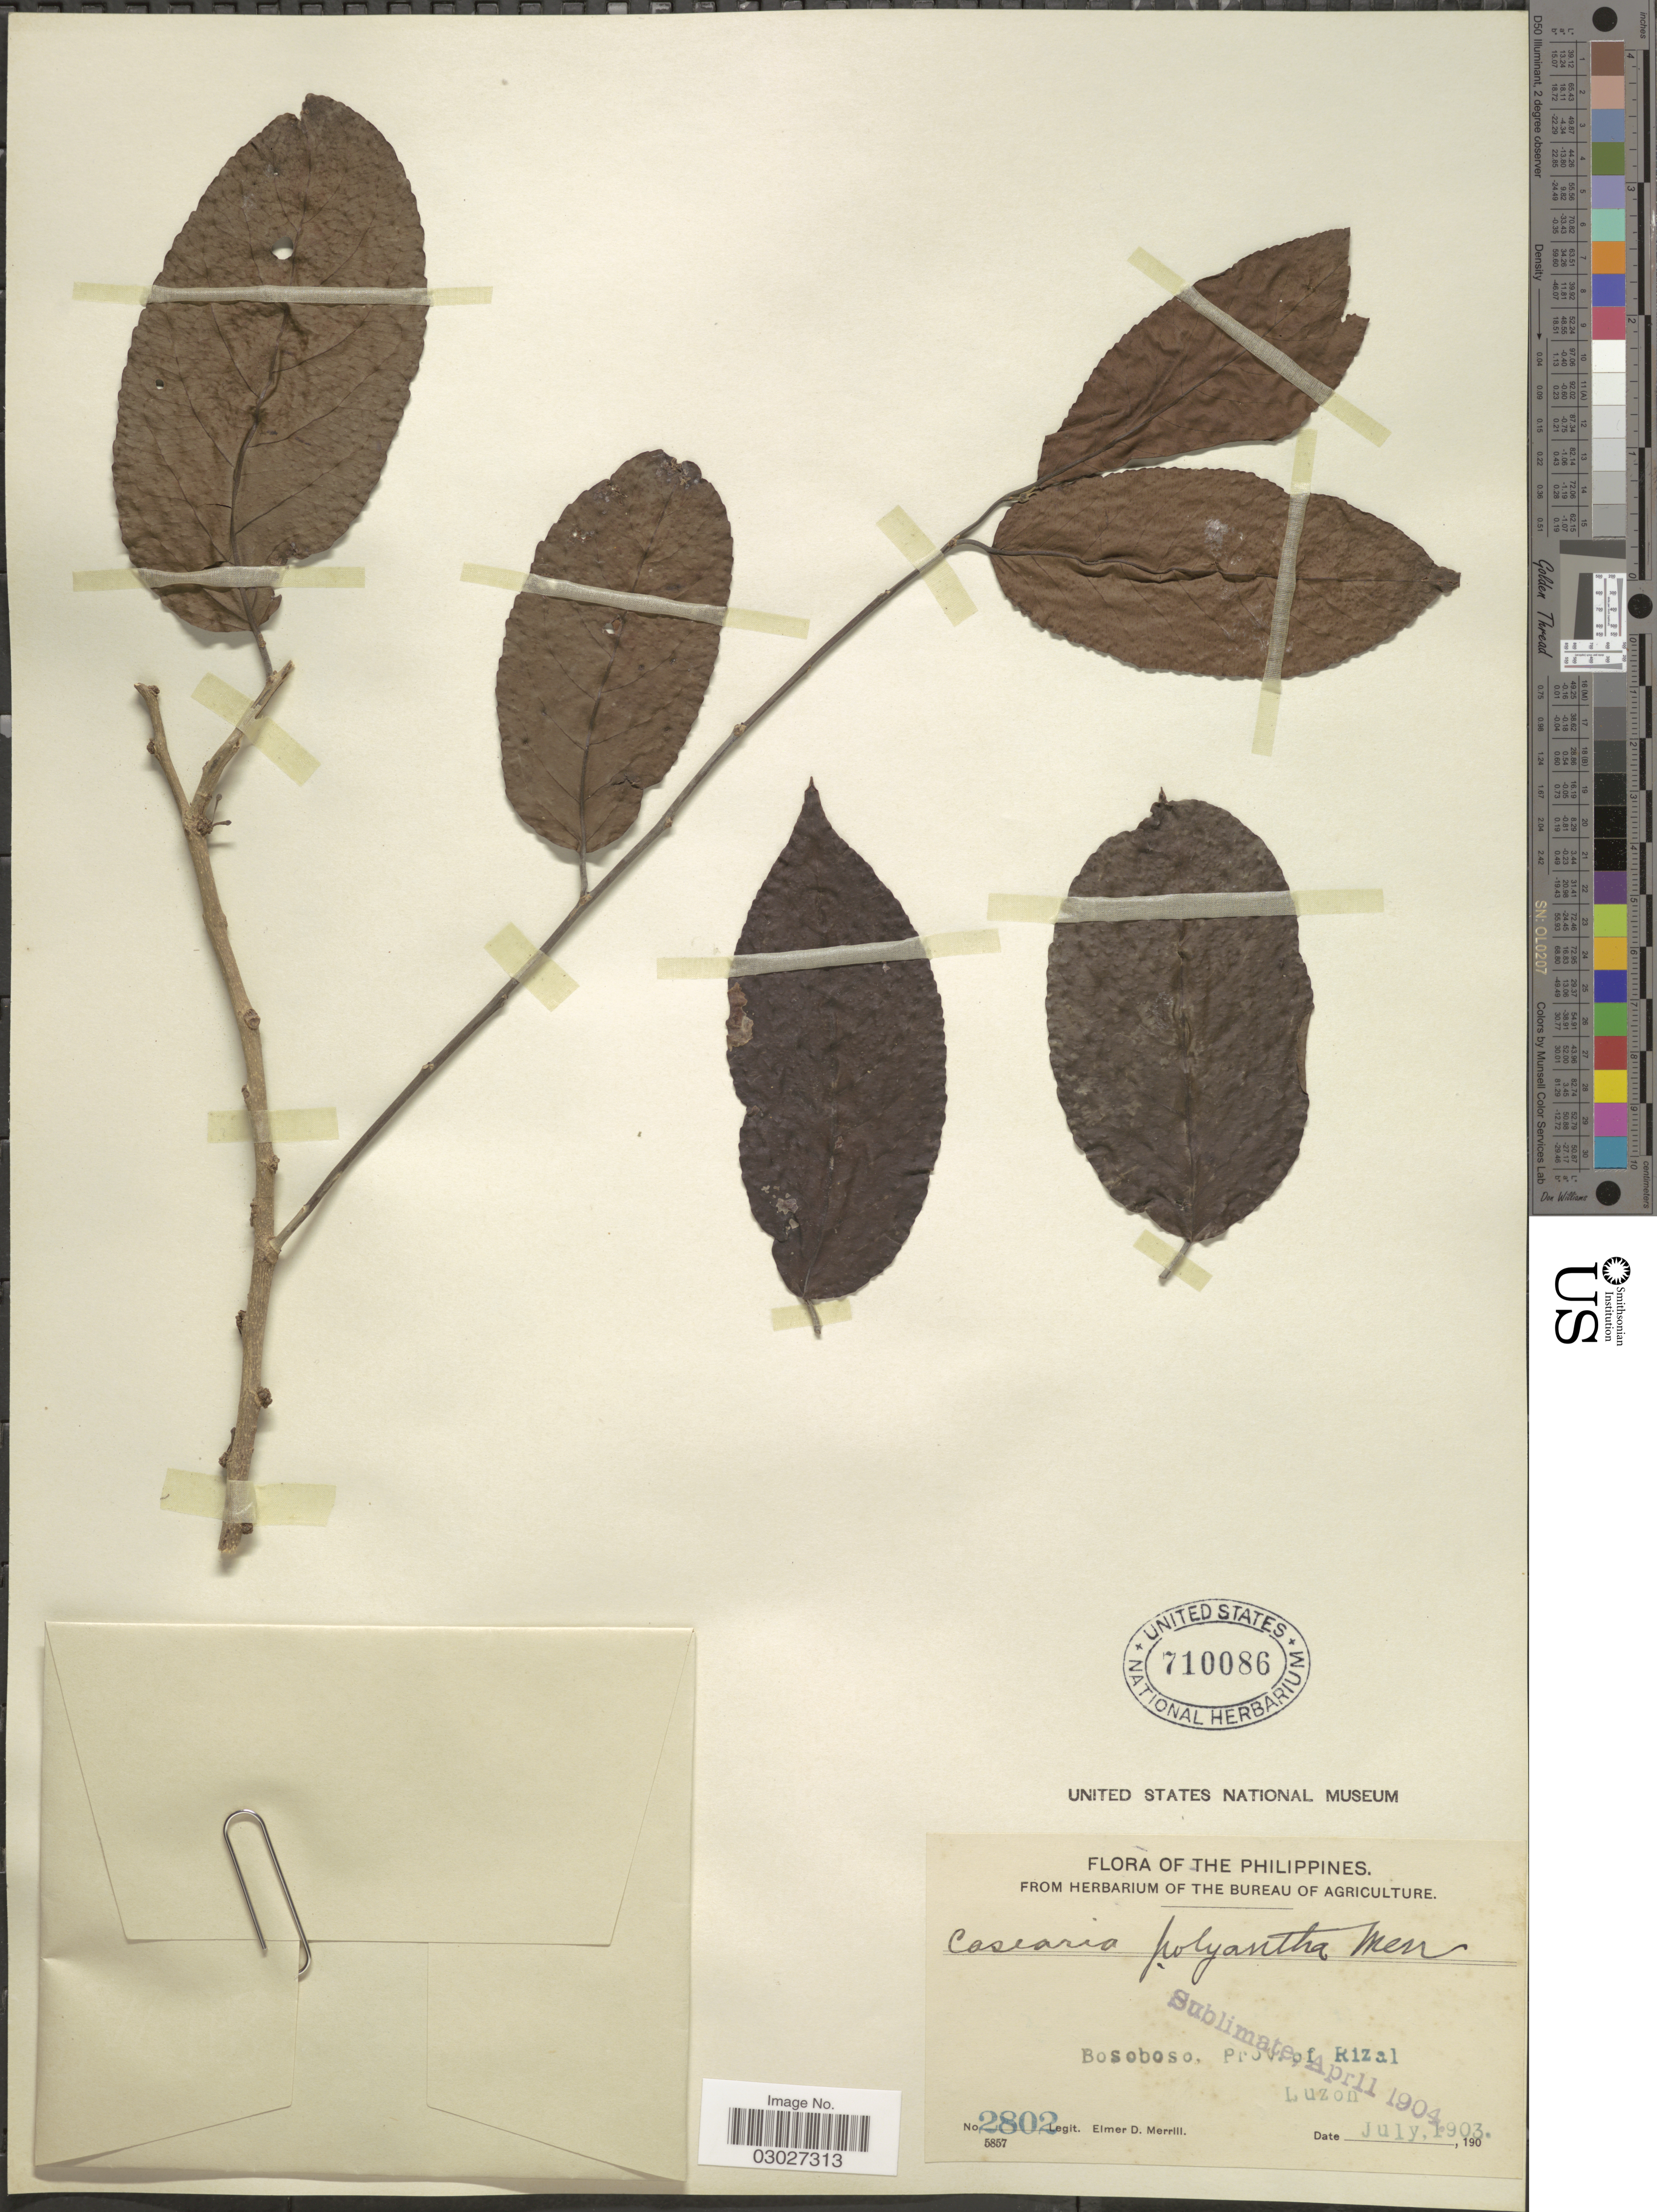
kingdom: Plantae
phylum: Tracheophyta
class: Magnoliopsida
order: Malpighiales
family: Salicaceae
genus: Casearia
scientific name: Casearia grewiifolia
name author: Vent.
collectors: E. D. Merrill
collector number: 2802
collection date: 1903-07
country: Philippines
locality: Bosoboso, Prov. of Rizal, Luzon.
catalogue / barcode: US 710086